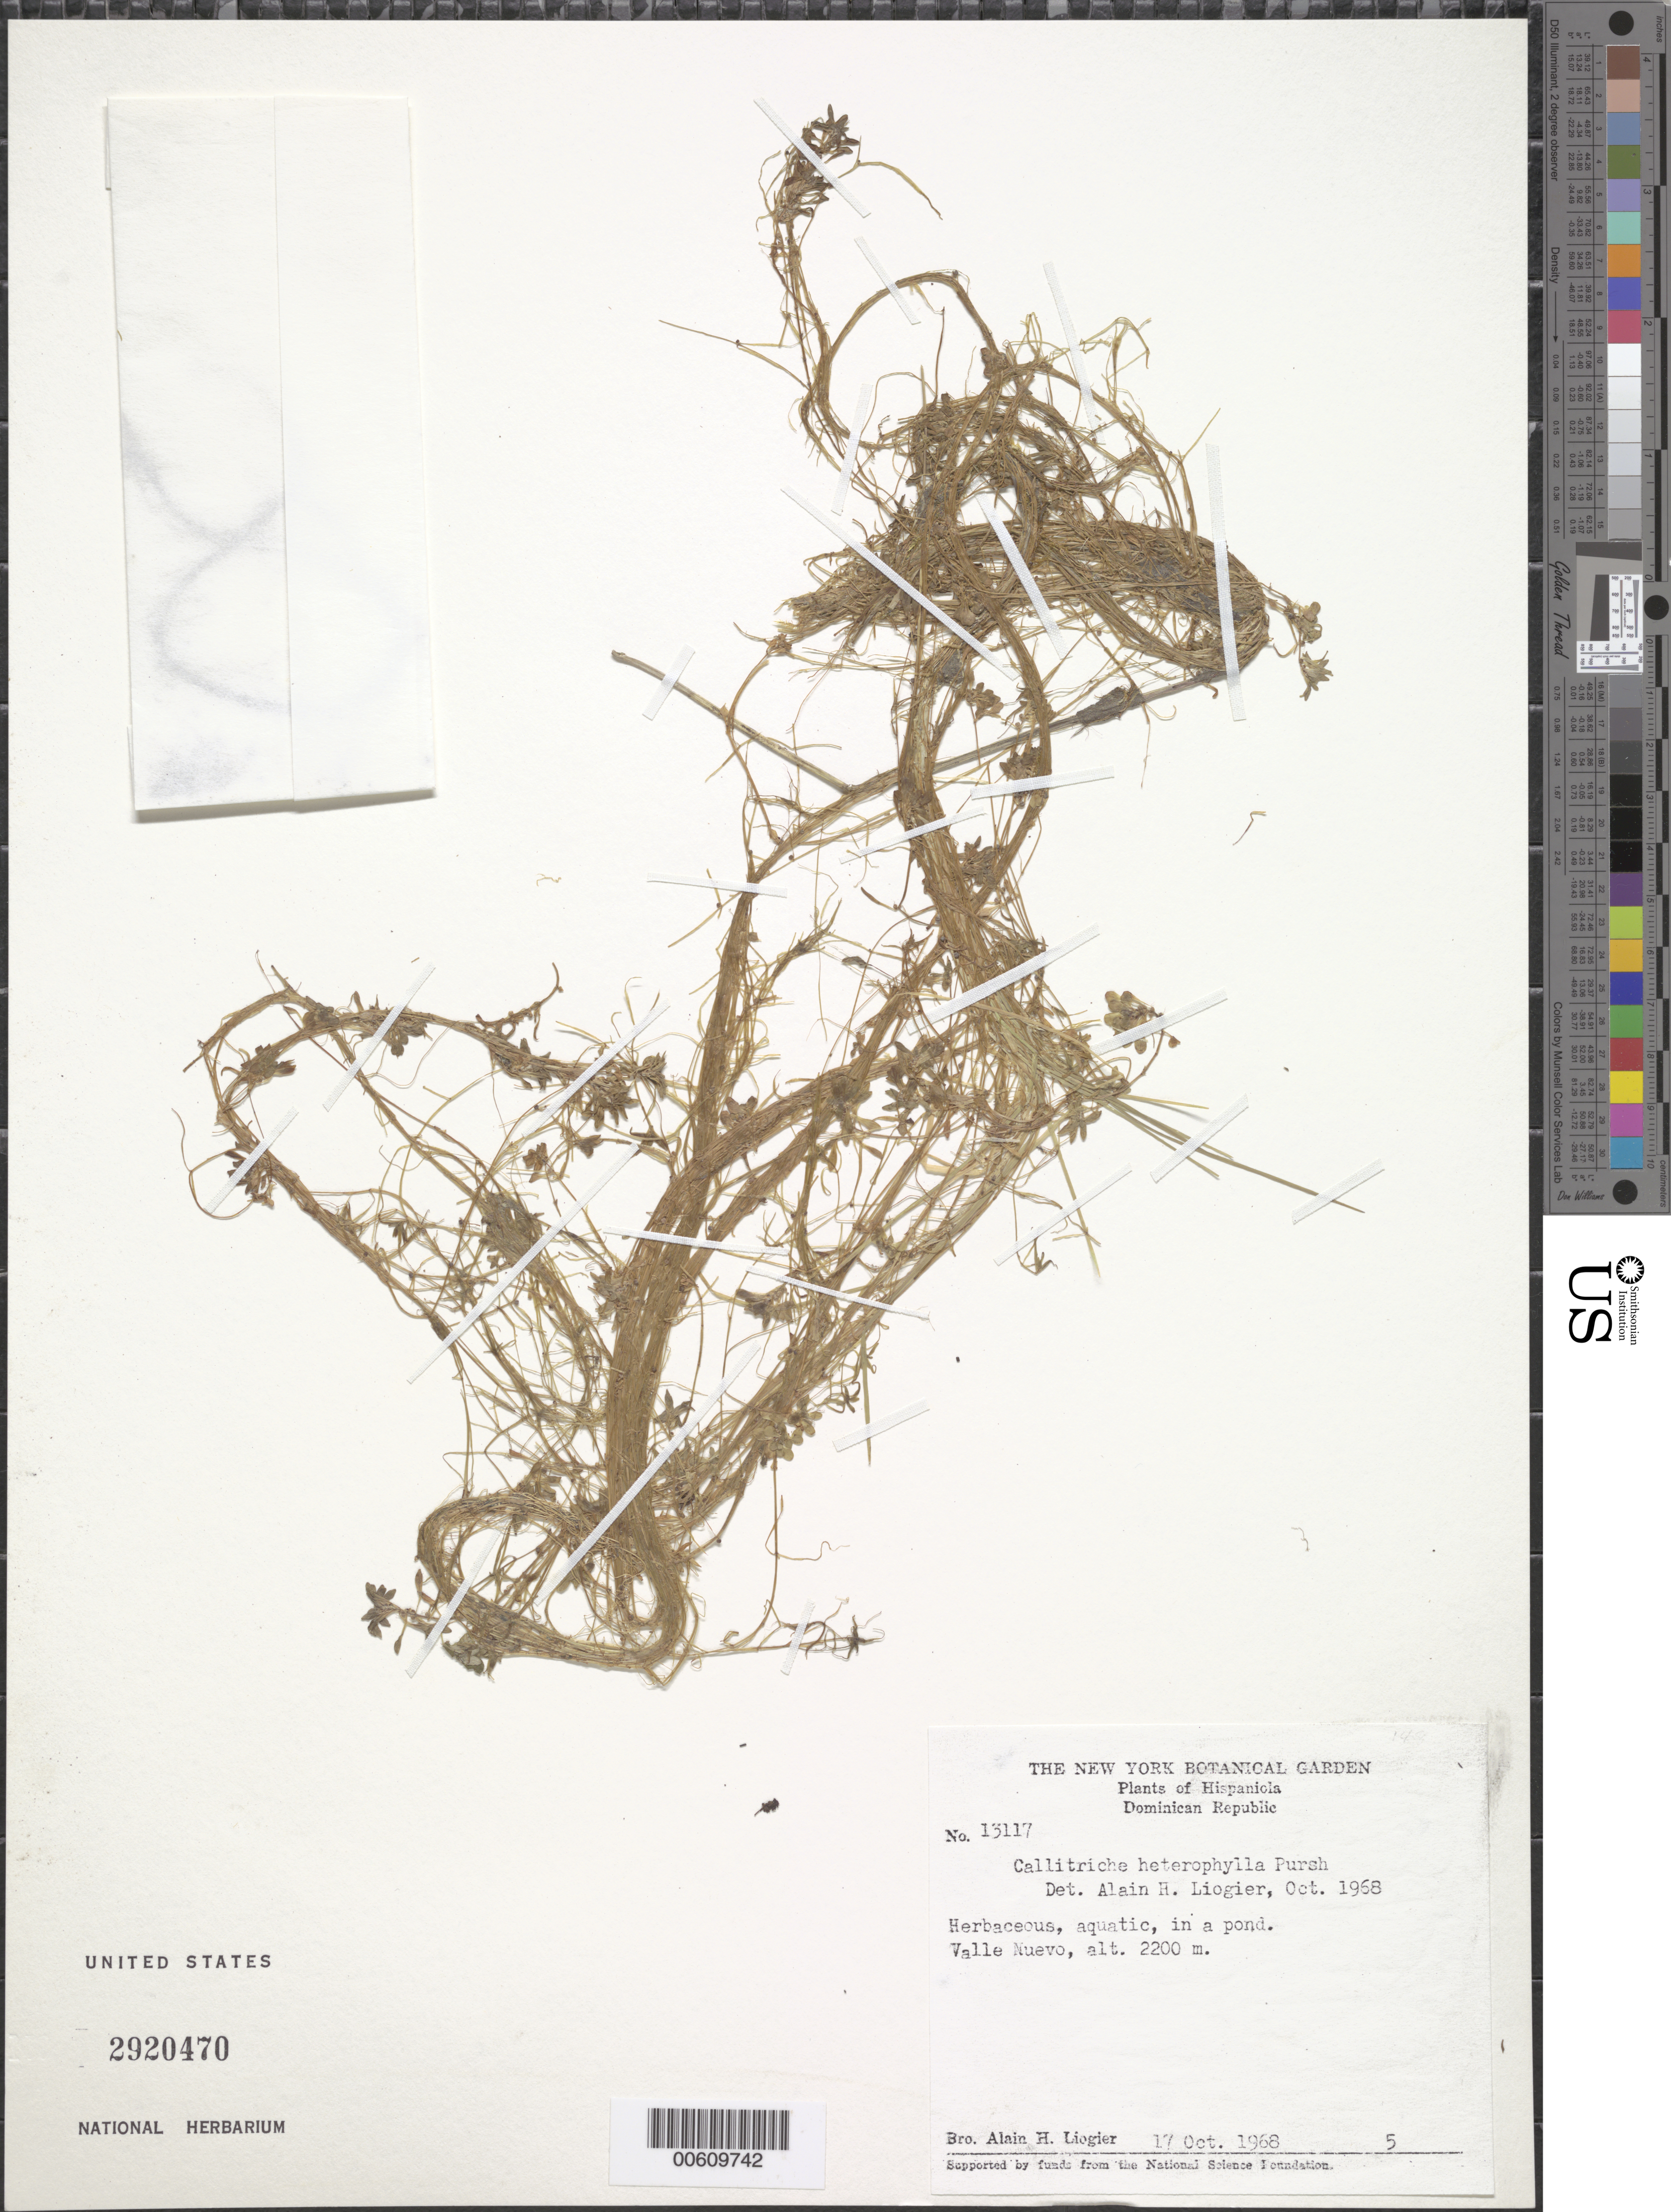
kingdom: Plantae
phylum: Tracheophyta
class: Magnoliopsida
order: Lamiales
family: Plantaginaceae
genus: Callitriche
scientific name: Callitriche heterophylla Pursh emend. Darby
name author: Pursh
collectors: A. H. Liogier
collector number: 13117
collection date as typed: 17 Oct 1968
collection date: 1968-10-17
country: Dominican Republic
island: Hispaniola Island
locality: Valle Nuevo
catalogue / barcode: US 2920470